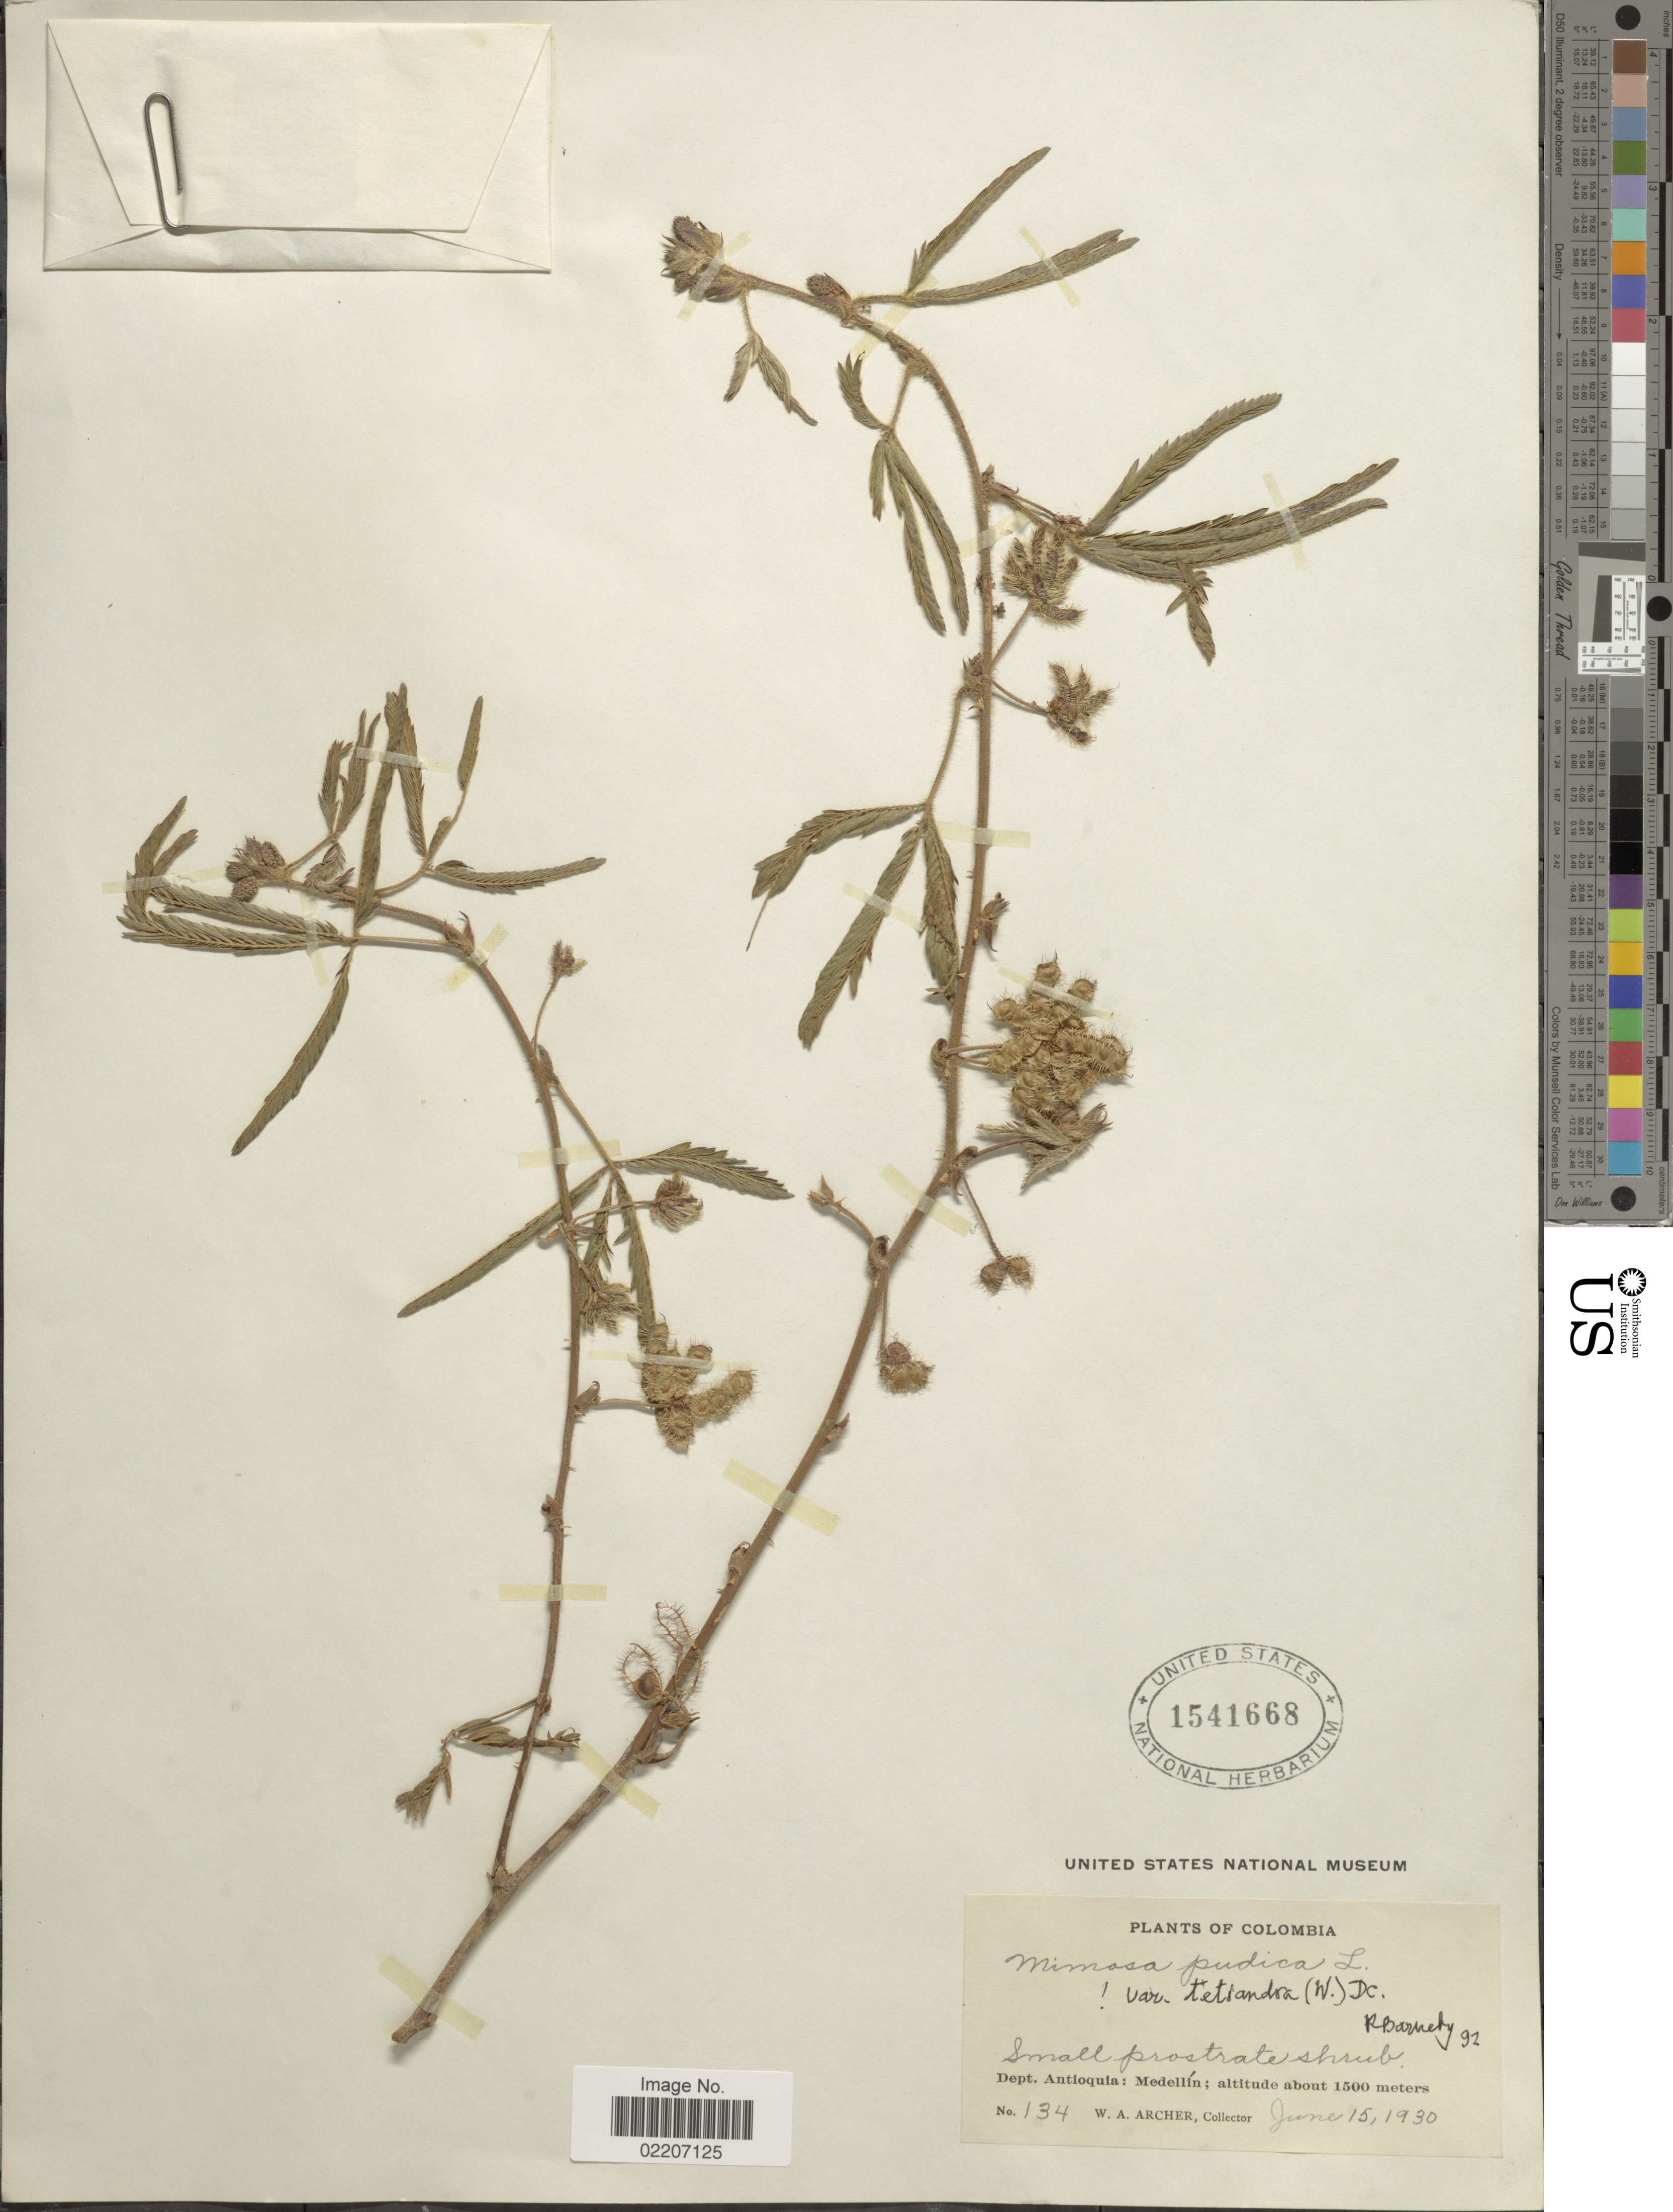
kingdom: Plantae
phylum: Tracheophyta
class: Magnoliopsida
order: Fabales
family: Fabaceae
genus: Mimosa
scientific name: Mimosa pudica var. tetrandra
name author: L.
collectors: W. A. Archer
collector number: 134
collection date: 1930-06-15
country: Colombia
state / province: Antioquia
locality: Dept. Antioquia: Medellin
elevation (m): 1500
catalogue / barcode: US 1541668